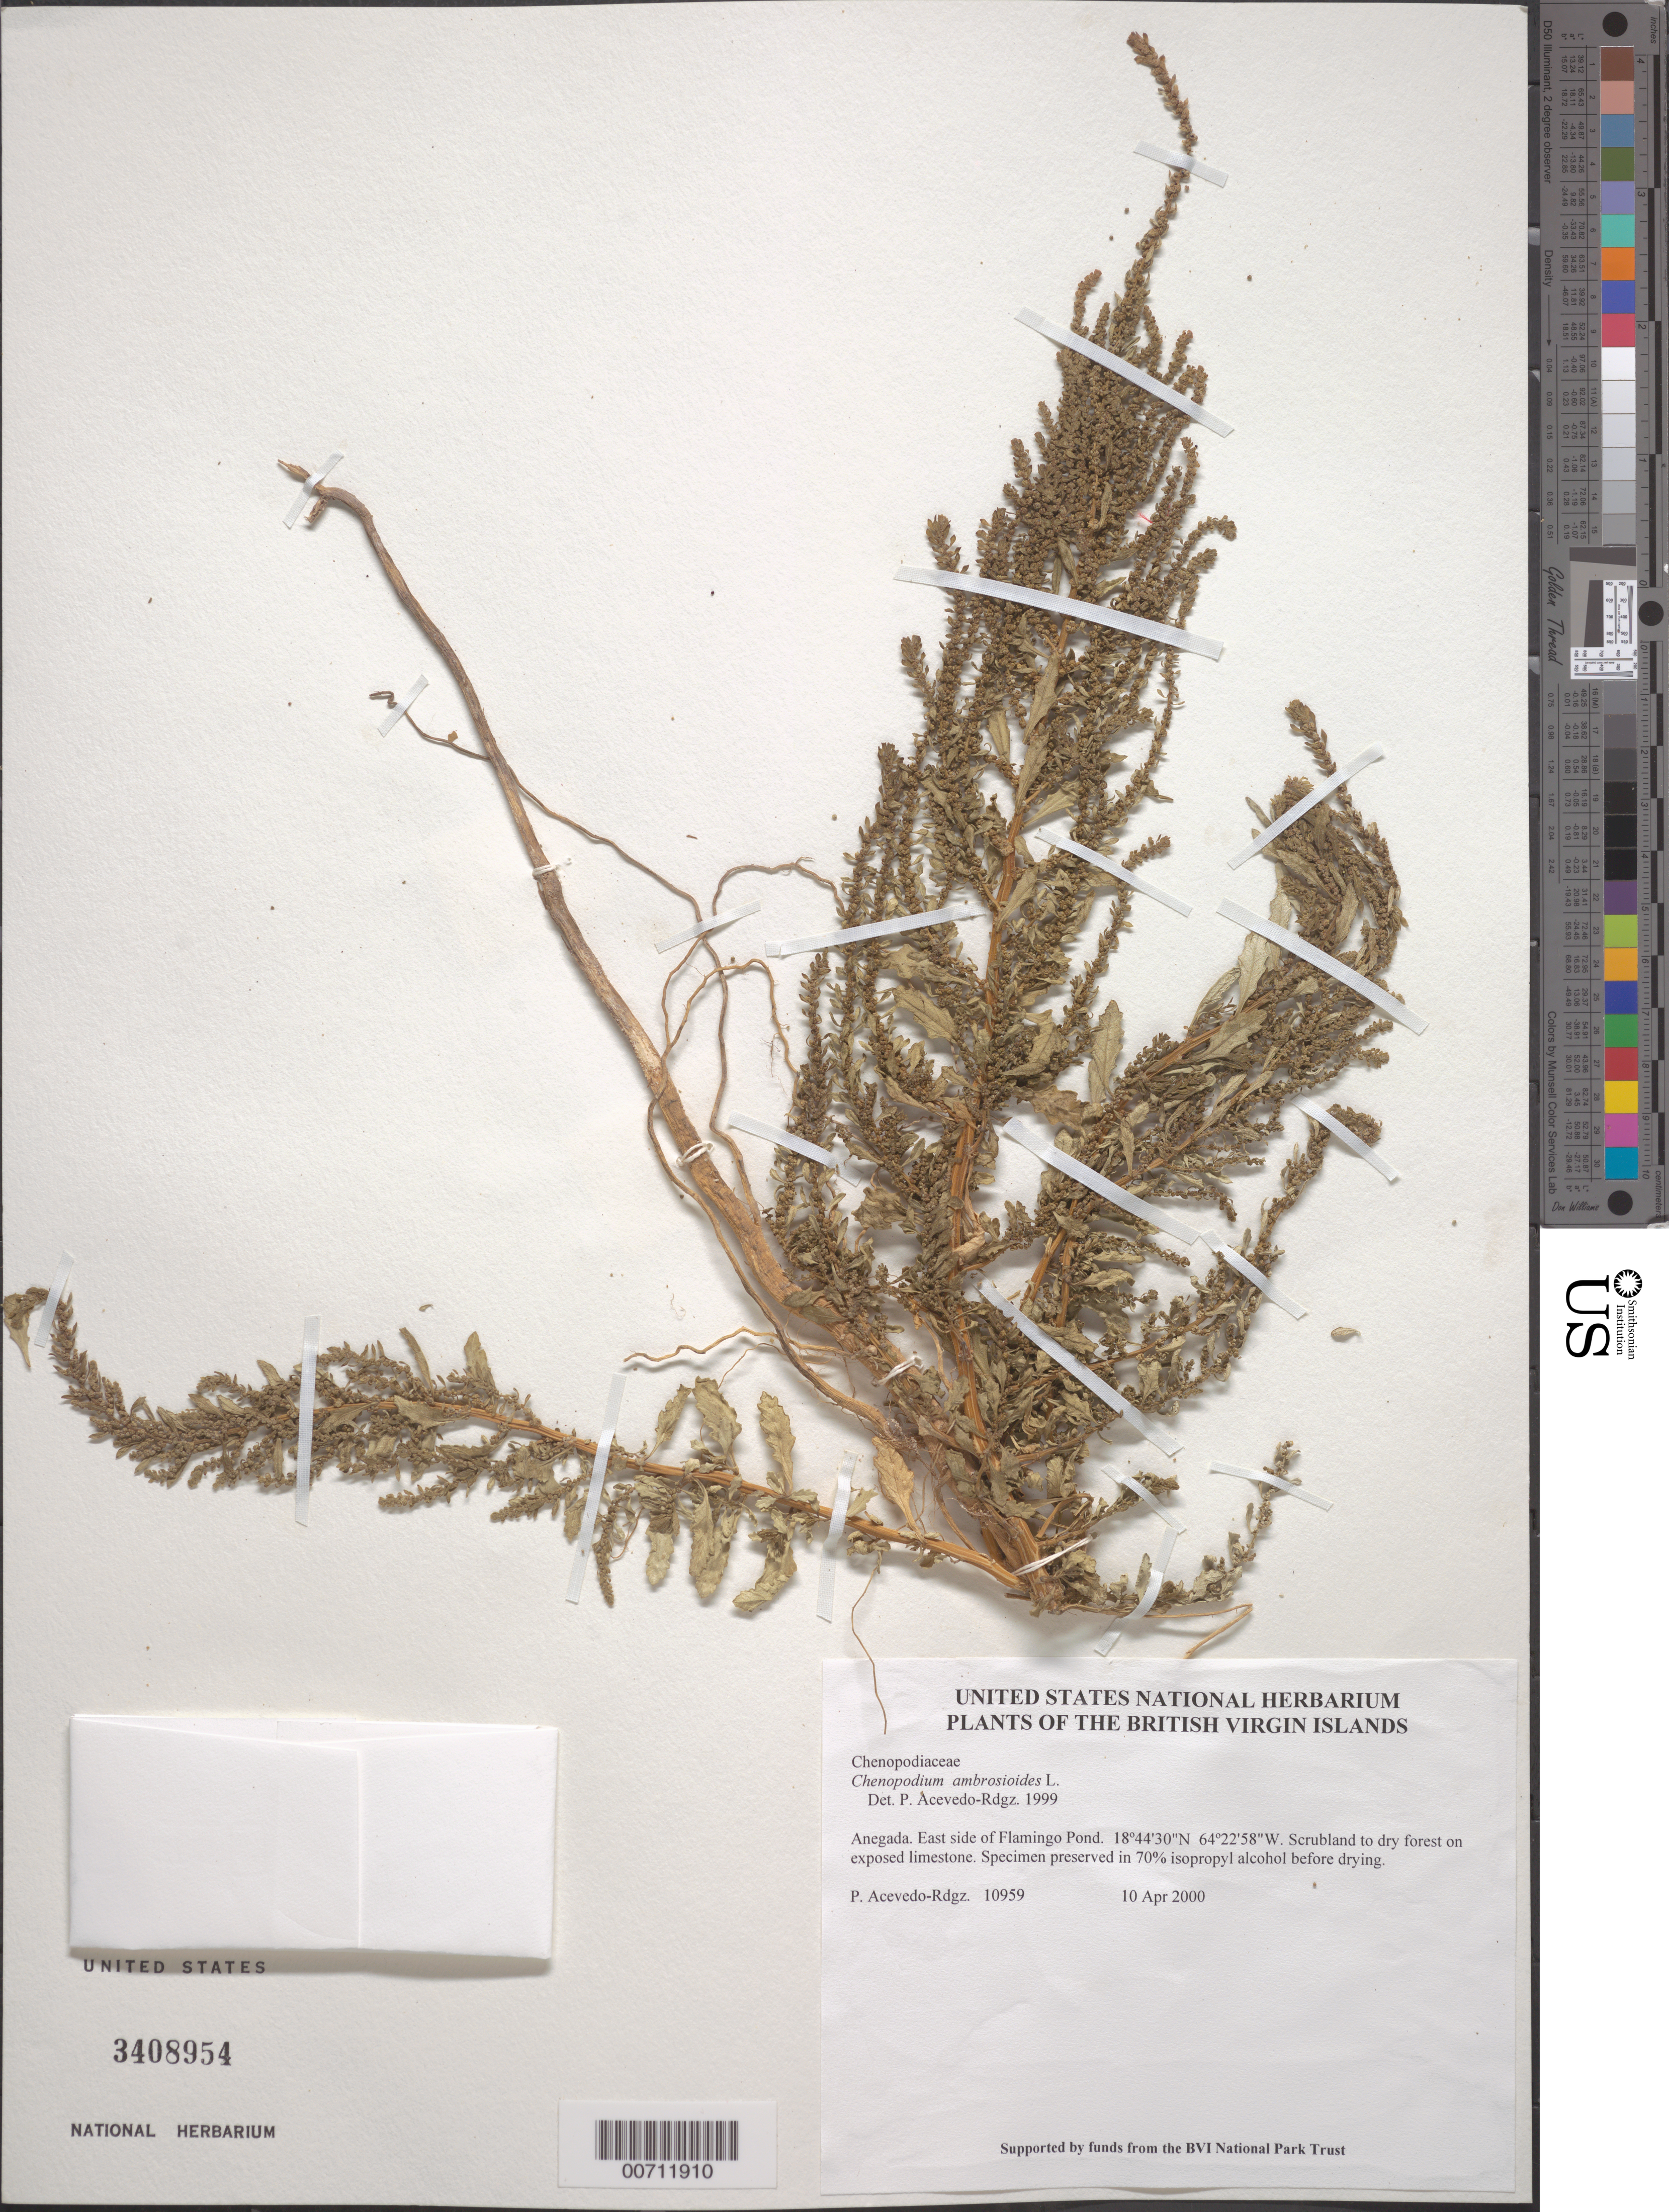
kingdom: Plantae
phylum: Tracheophyta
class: Magnoliopsida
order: Caryophyllales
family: Amaranthaceae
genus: Chenopodium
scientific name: Chenopodium ambrosioides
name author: L.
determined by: Acevedo-Rodríguez, P., (BOT), Smithsonian Institution - National Museum of Natural History (UNITED STATES)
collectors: P. Acevedo-Rodr.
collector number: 10959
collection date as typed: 10 Apr 2000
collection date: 2000-04-10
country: British Virgin Islands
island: Anegada I.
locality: East side of Flamingo Pond.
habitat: Scrubland to dry forest on exposed limestone.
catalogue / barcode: US 3408954